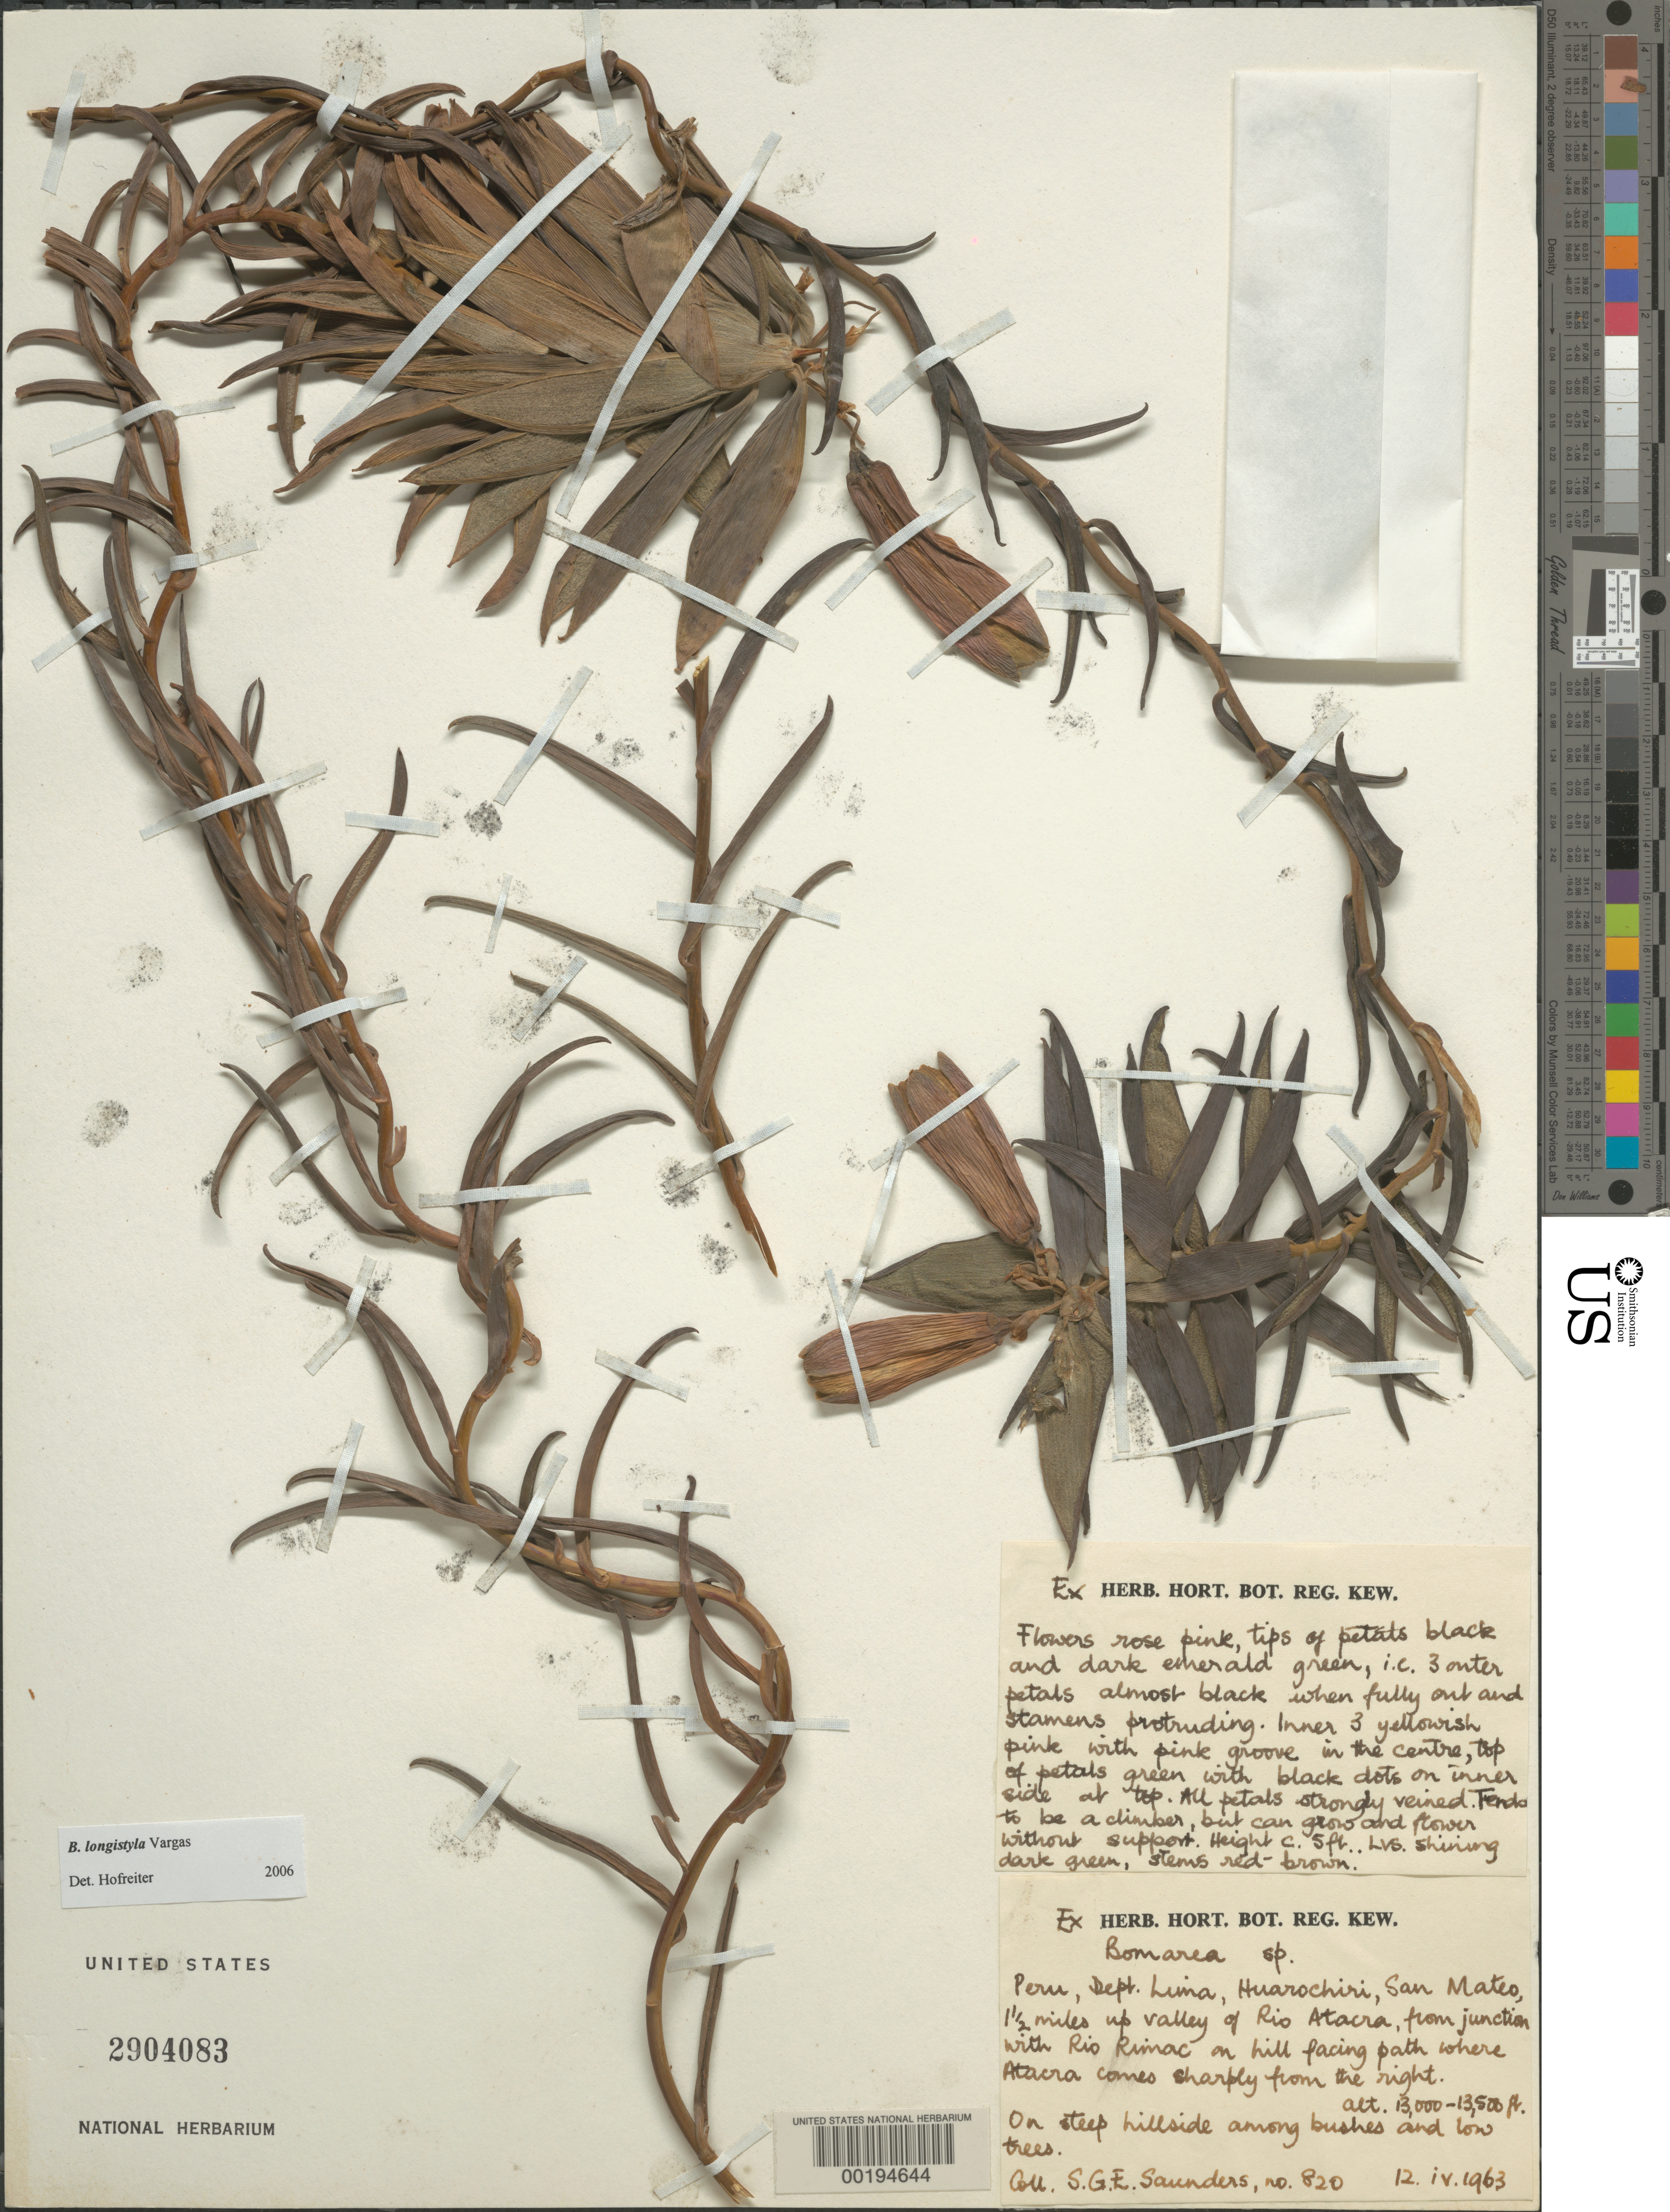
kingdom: Plantae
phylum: Tracheophyta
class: Liliopsida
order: Liliales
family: Alstroemeriaceae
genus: Bomarea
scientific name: Bomarea longistyla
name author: Vargas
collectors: D. A. Saunders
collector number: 820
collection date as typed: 12 Apr 1963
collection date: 1963-04-12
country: Peru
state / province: Lima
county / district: Huarochirí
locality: San mateo, 1.5 mi up valley of rio atacra, from jun- ction w/ rio rimac on hill facing path where rio atacra comes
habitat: On steep hillside among bushes and low trees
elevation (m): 3962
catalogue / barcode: US 2904083